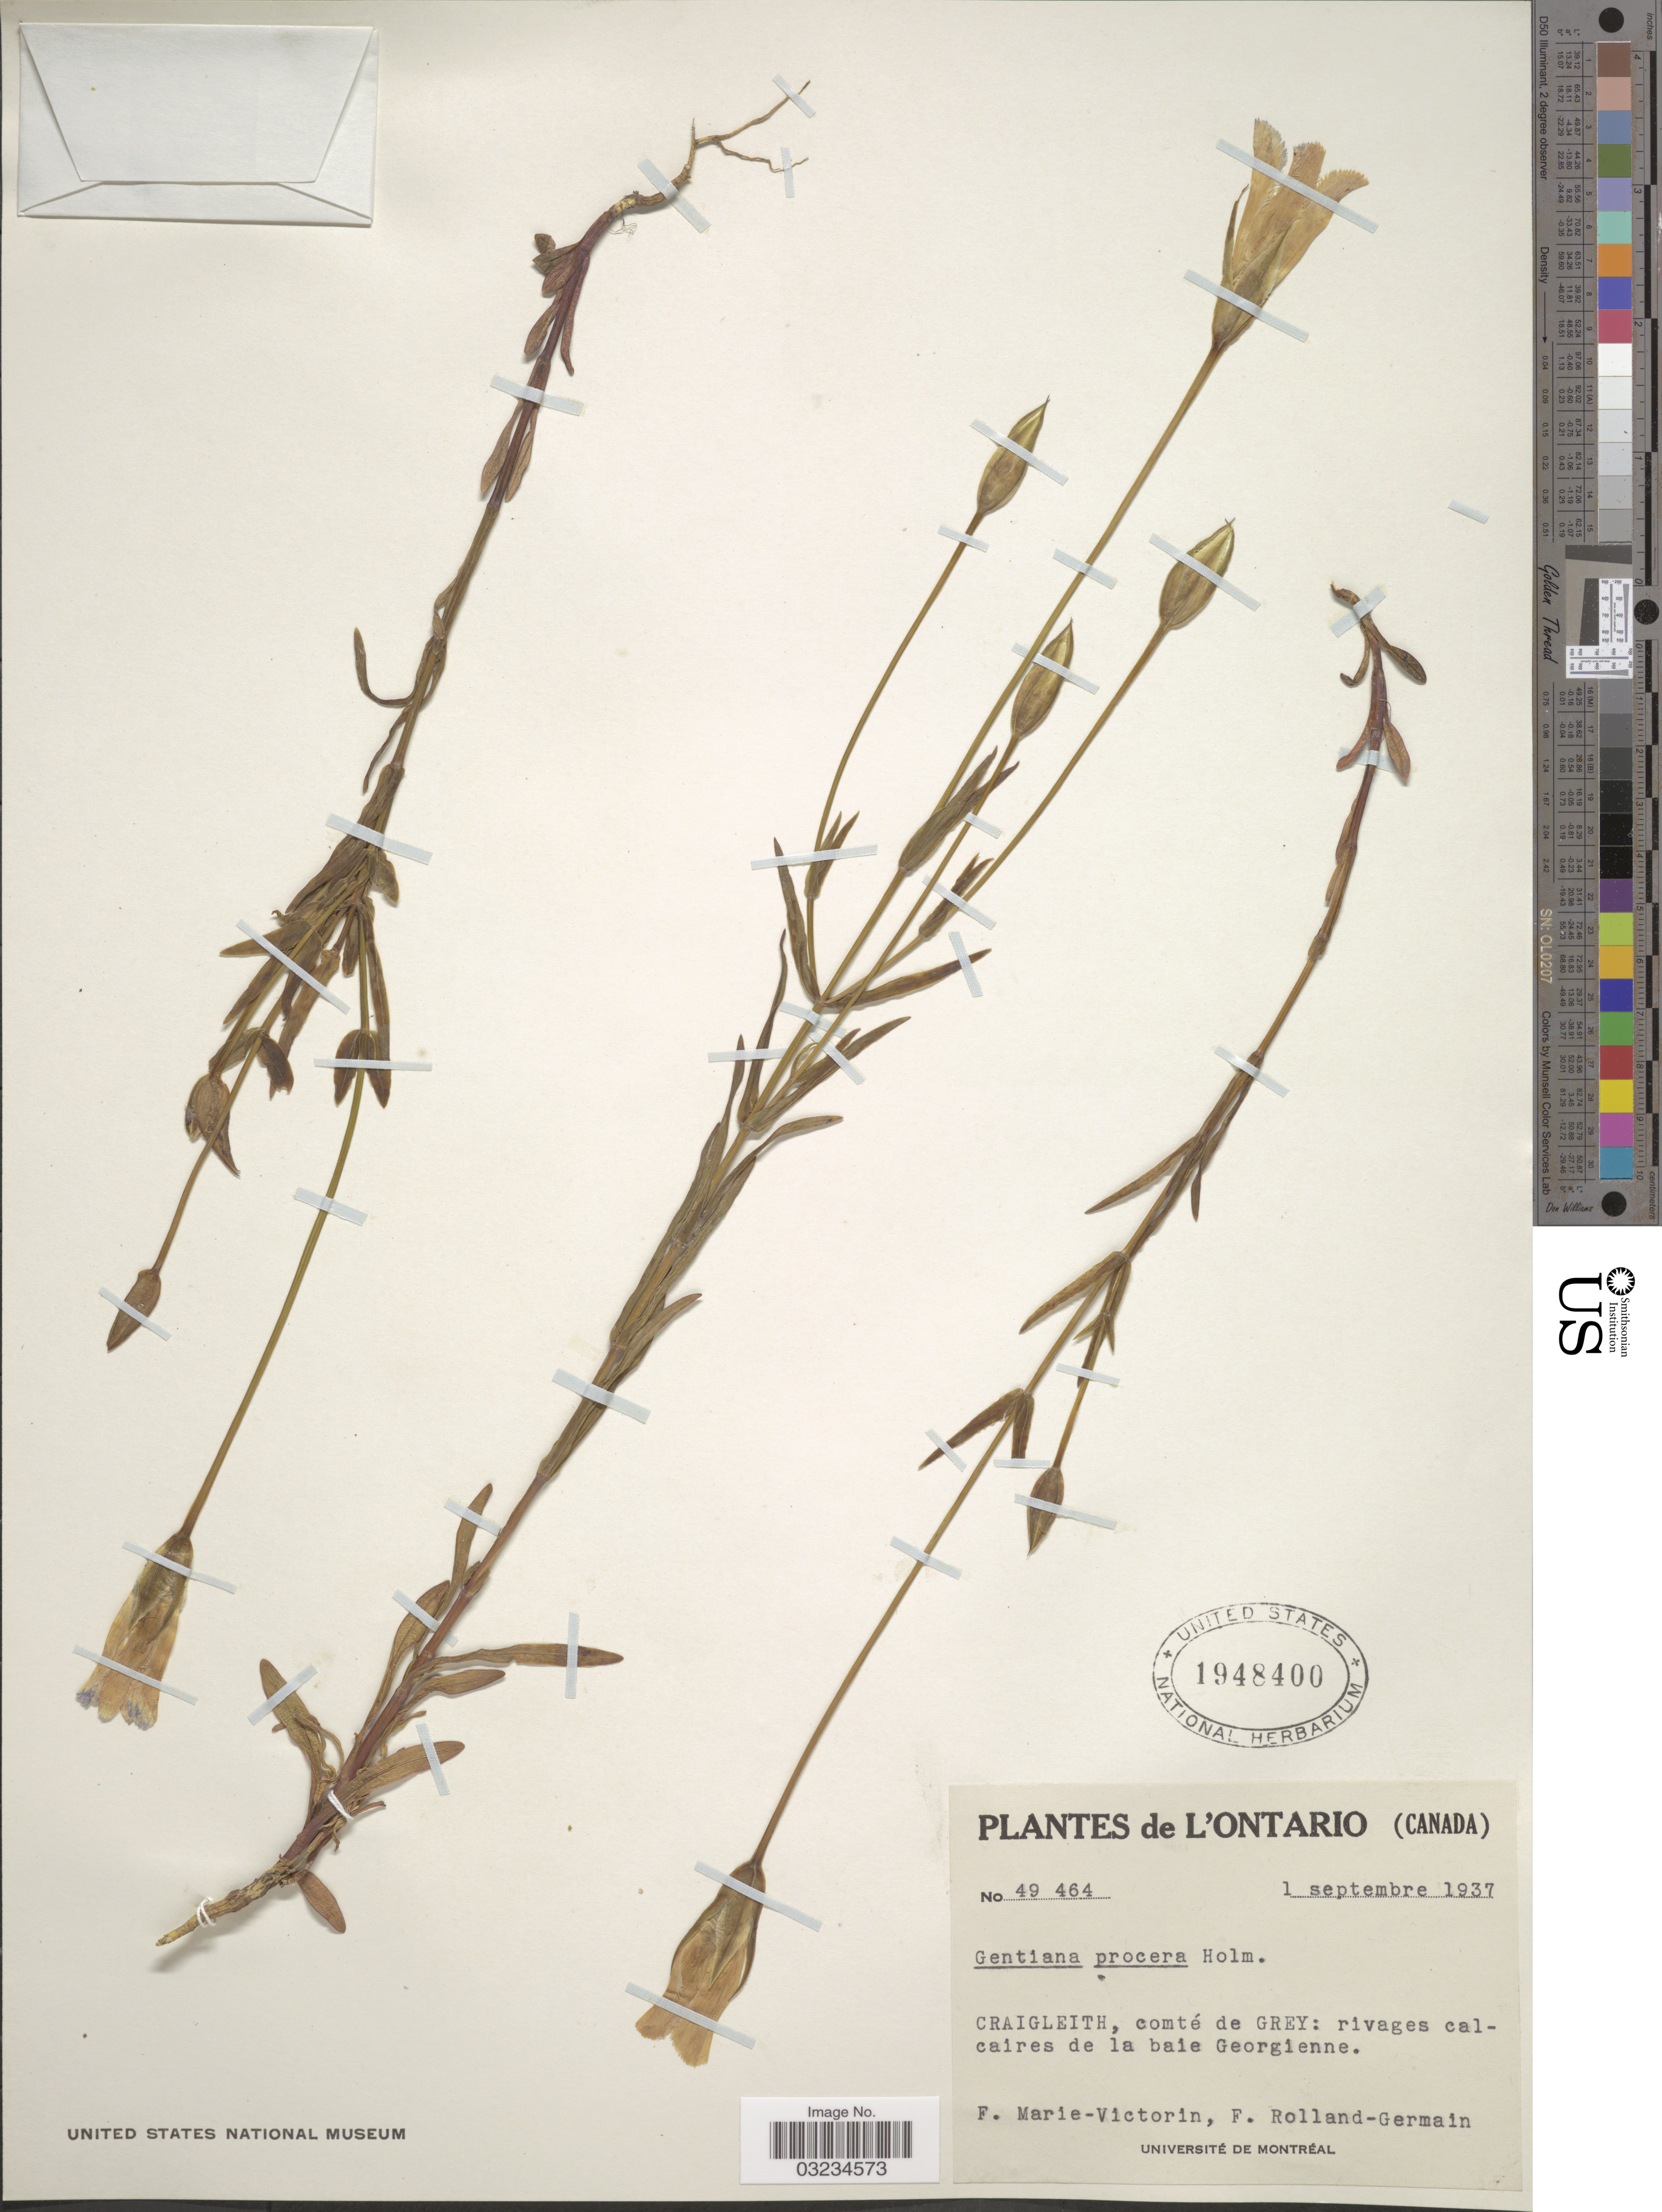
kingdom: Plantae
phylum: Tracheophyta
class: Magnoliopsida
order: Gentianales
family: Gentianaceae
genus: Gentiana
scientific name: Gentiana procera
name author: Holm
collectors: F. Marie-Victorin & Rolland-Germain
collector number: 49464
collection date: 1937-09-01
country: Canada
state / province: Ontario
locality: Craigleith, comté de Grey: rivages calcaires de la baie Georgienne.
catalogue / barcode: US 1948400